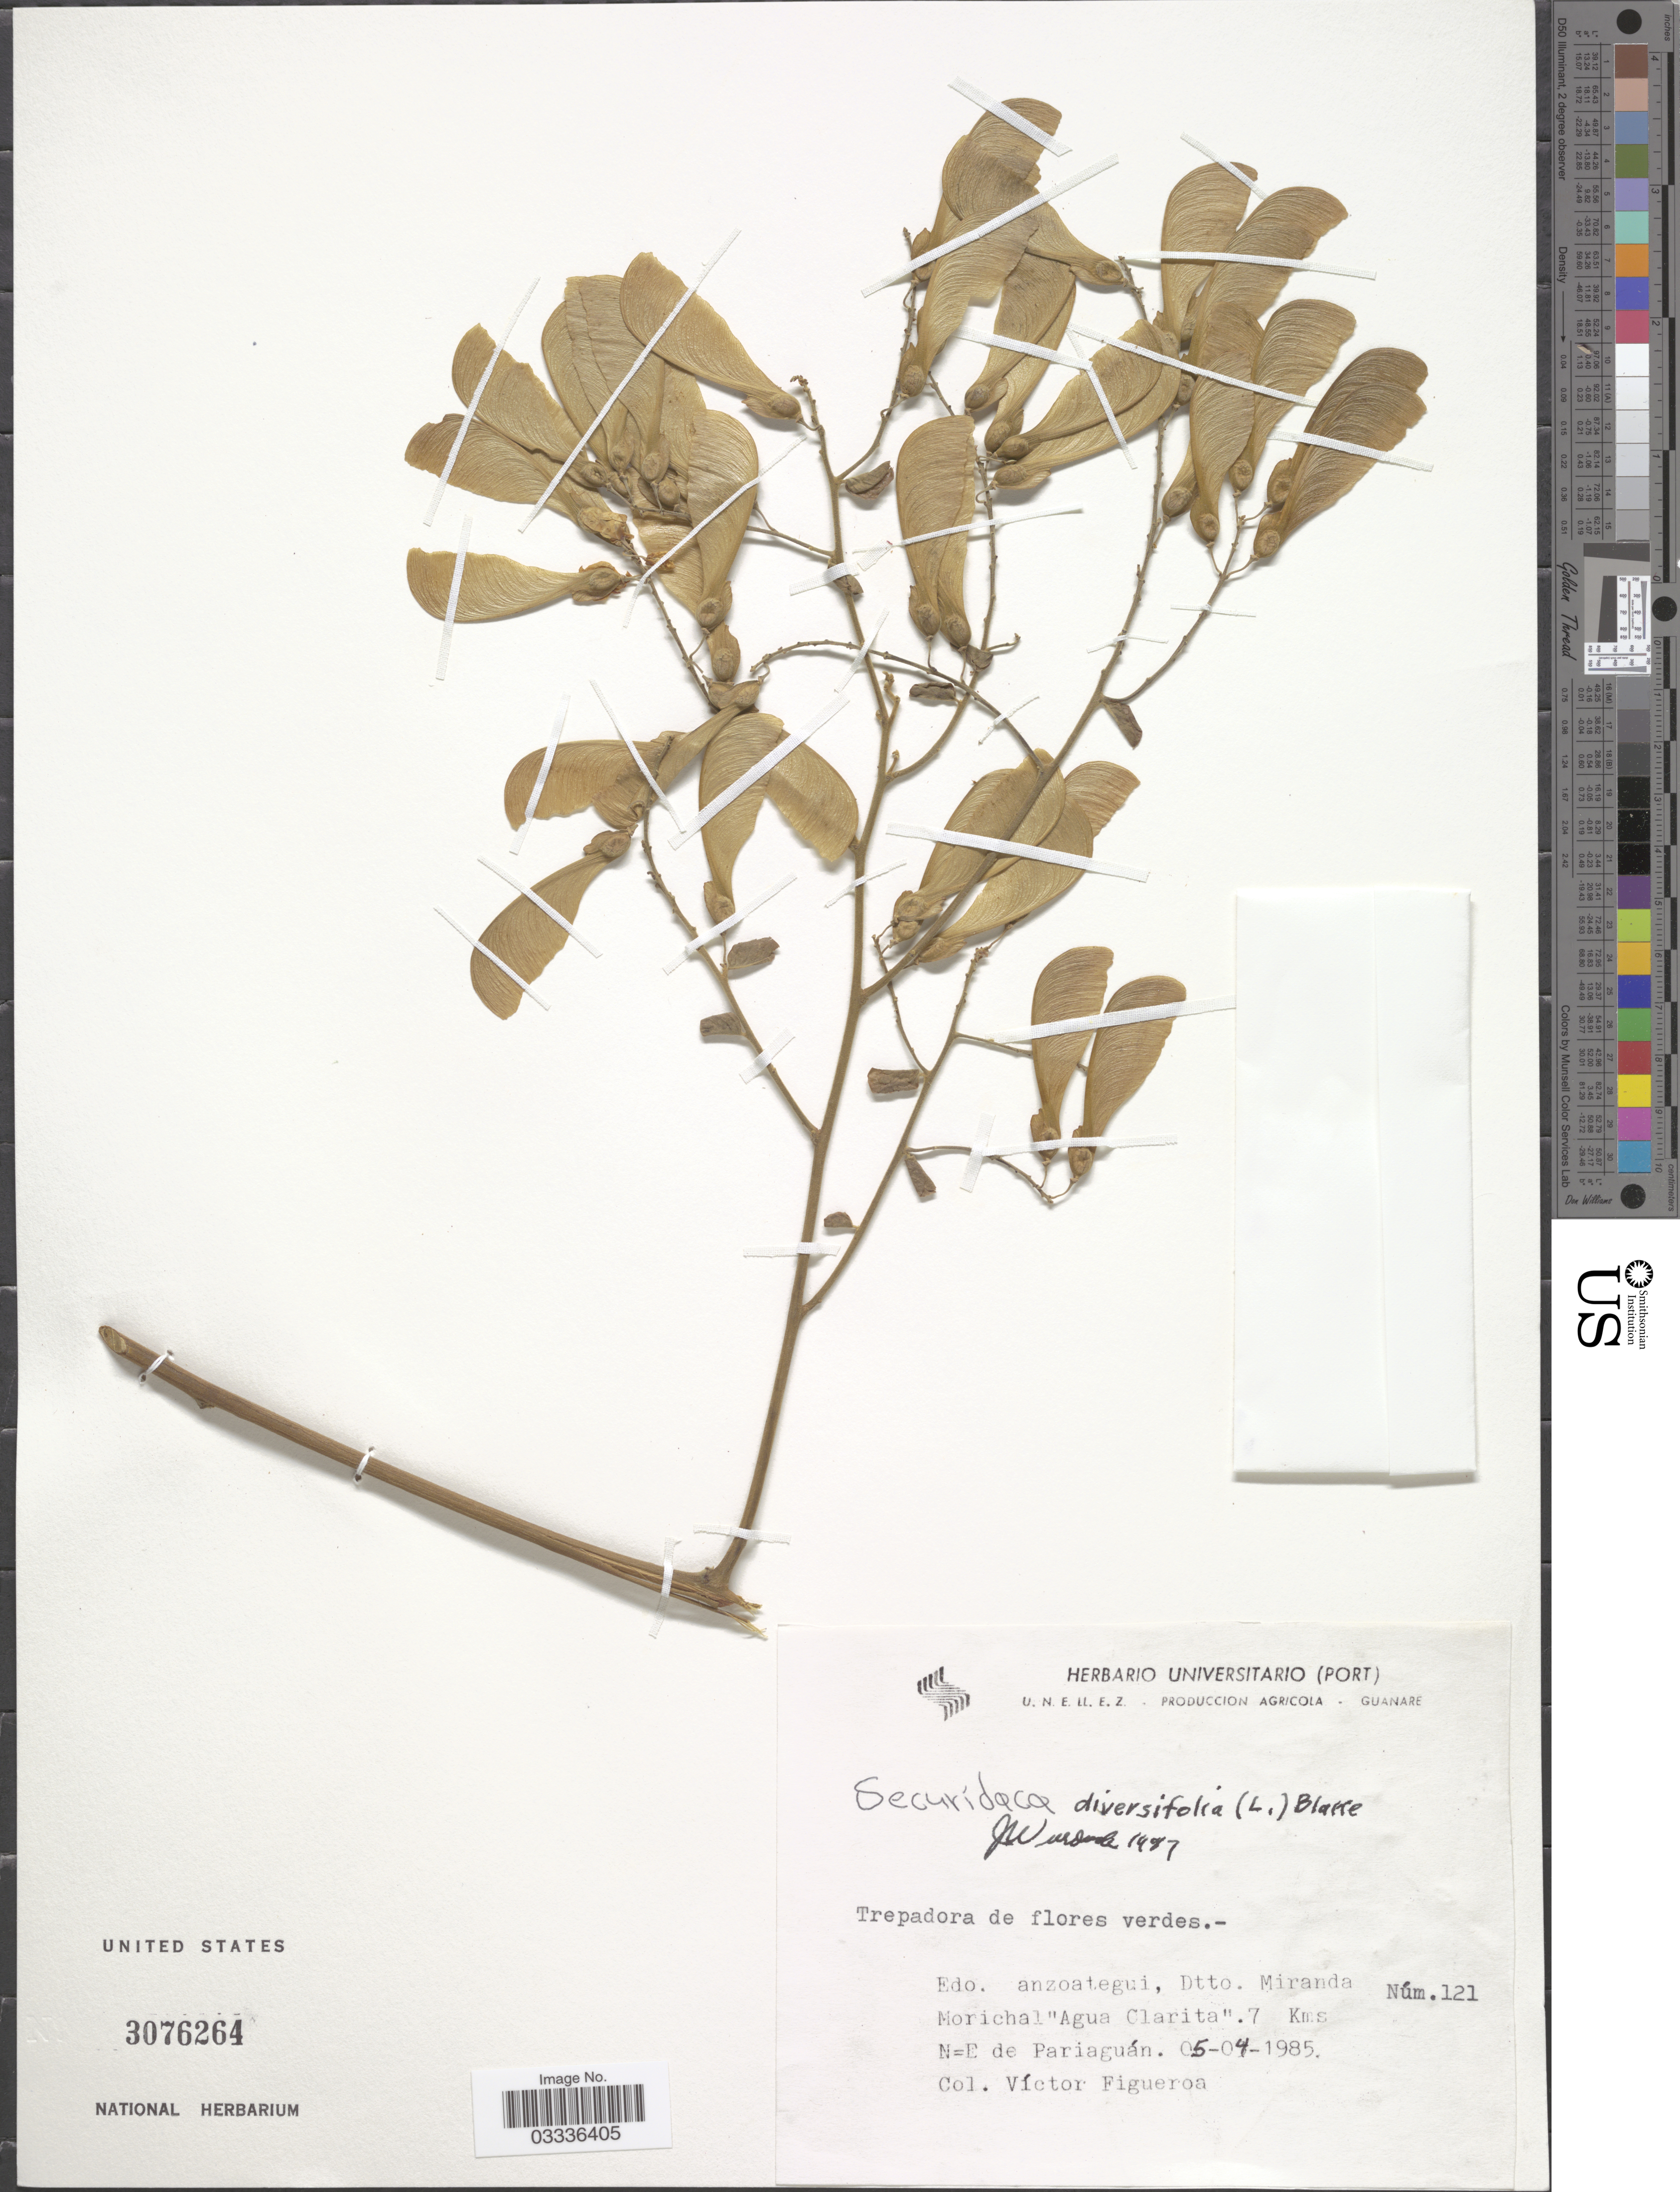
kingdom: Plantae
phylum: Tracheophyta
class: Magnoliopsida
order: Fabales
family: Polygalaceae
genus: Securidaca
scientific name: Securidaca diversifolia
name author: (L.) S.F. Blake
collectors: V. Figueroa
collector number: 121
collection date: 1985-04-05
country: Venezuela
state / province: Anzoategui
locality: Dtto. Miranda Morichal "Agua Clarita". 7 Kms N=E de Pariaguán.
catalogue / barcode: US 3076264